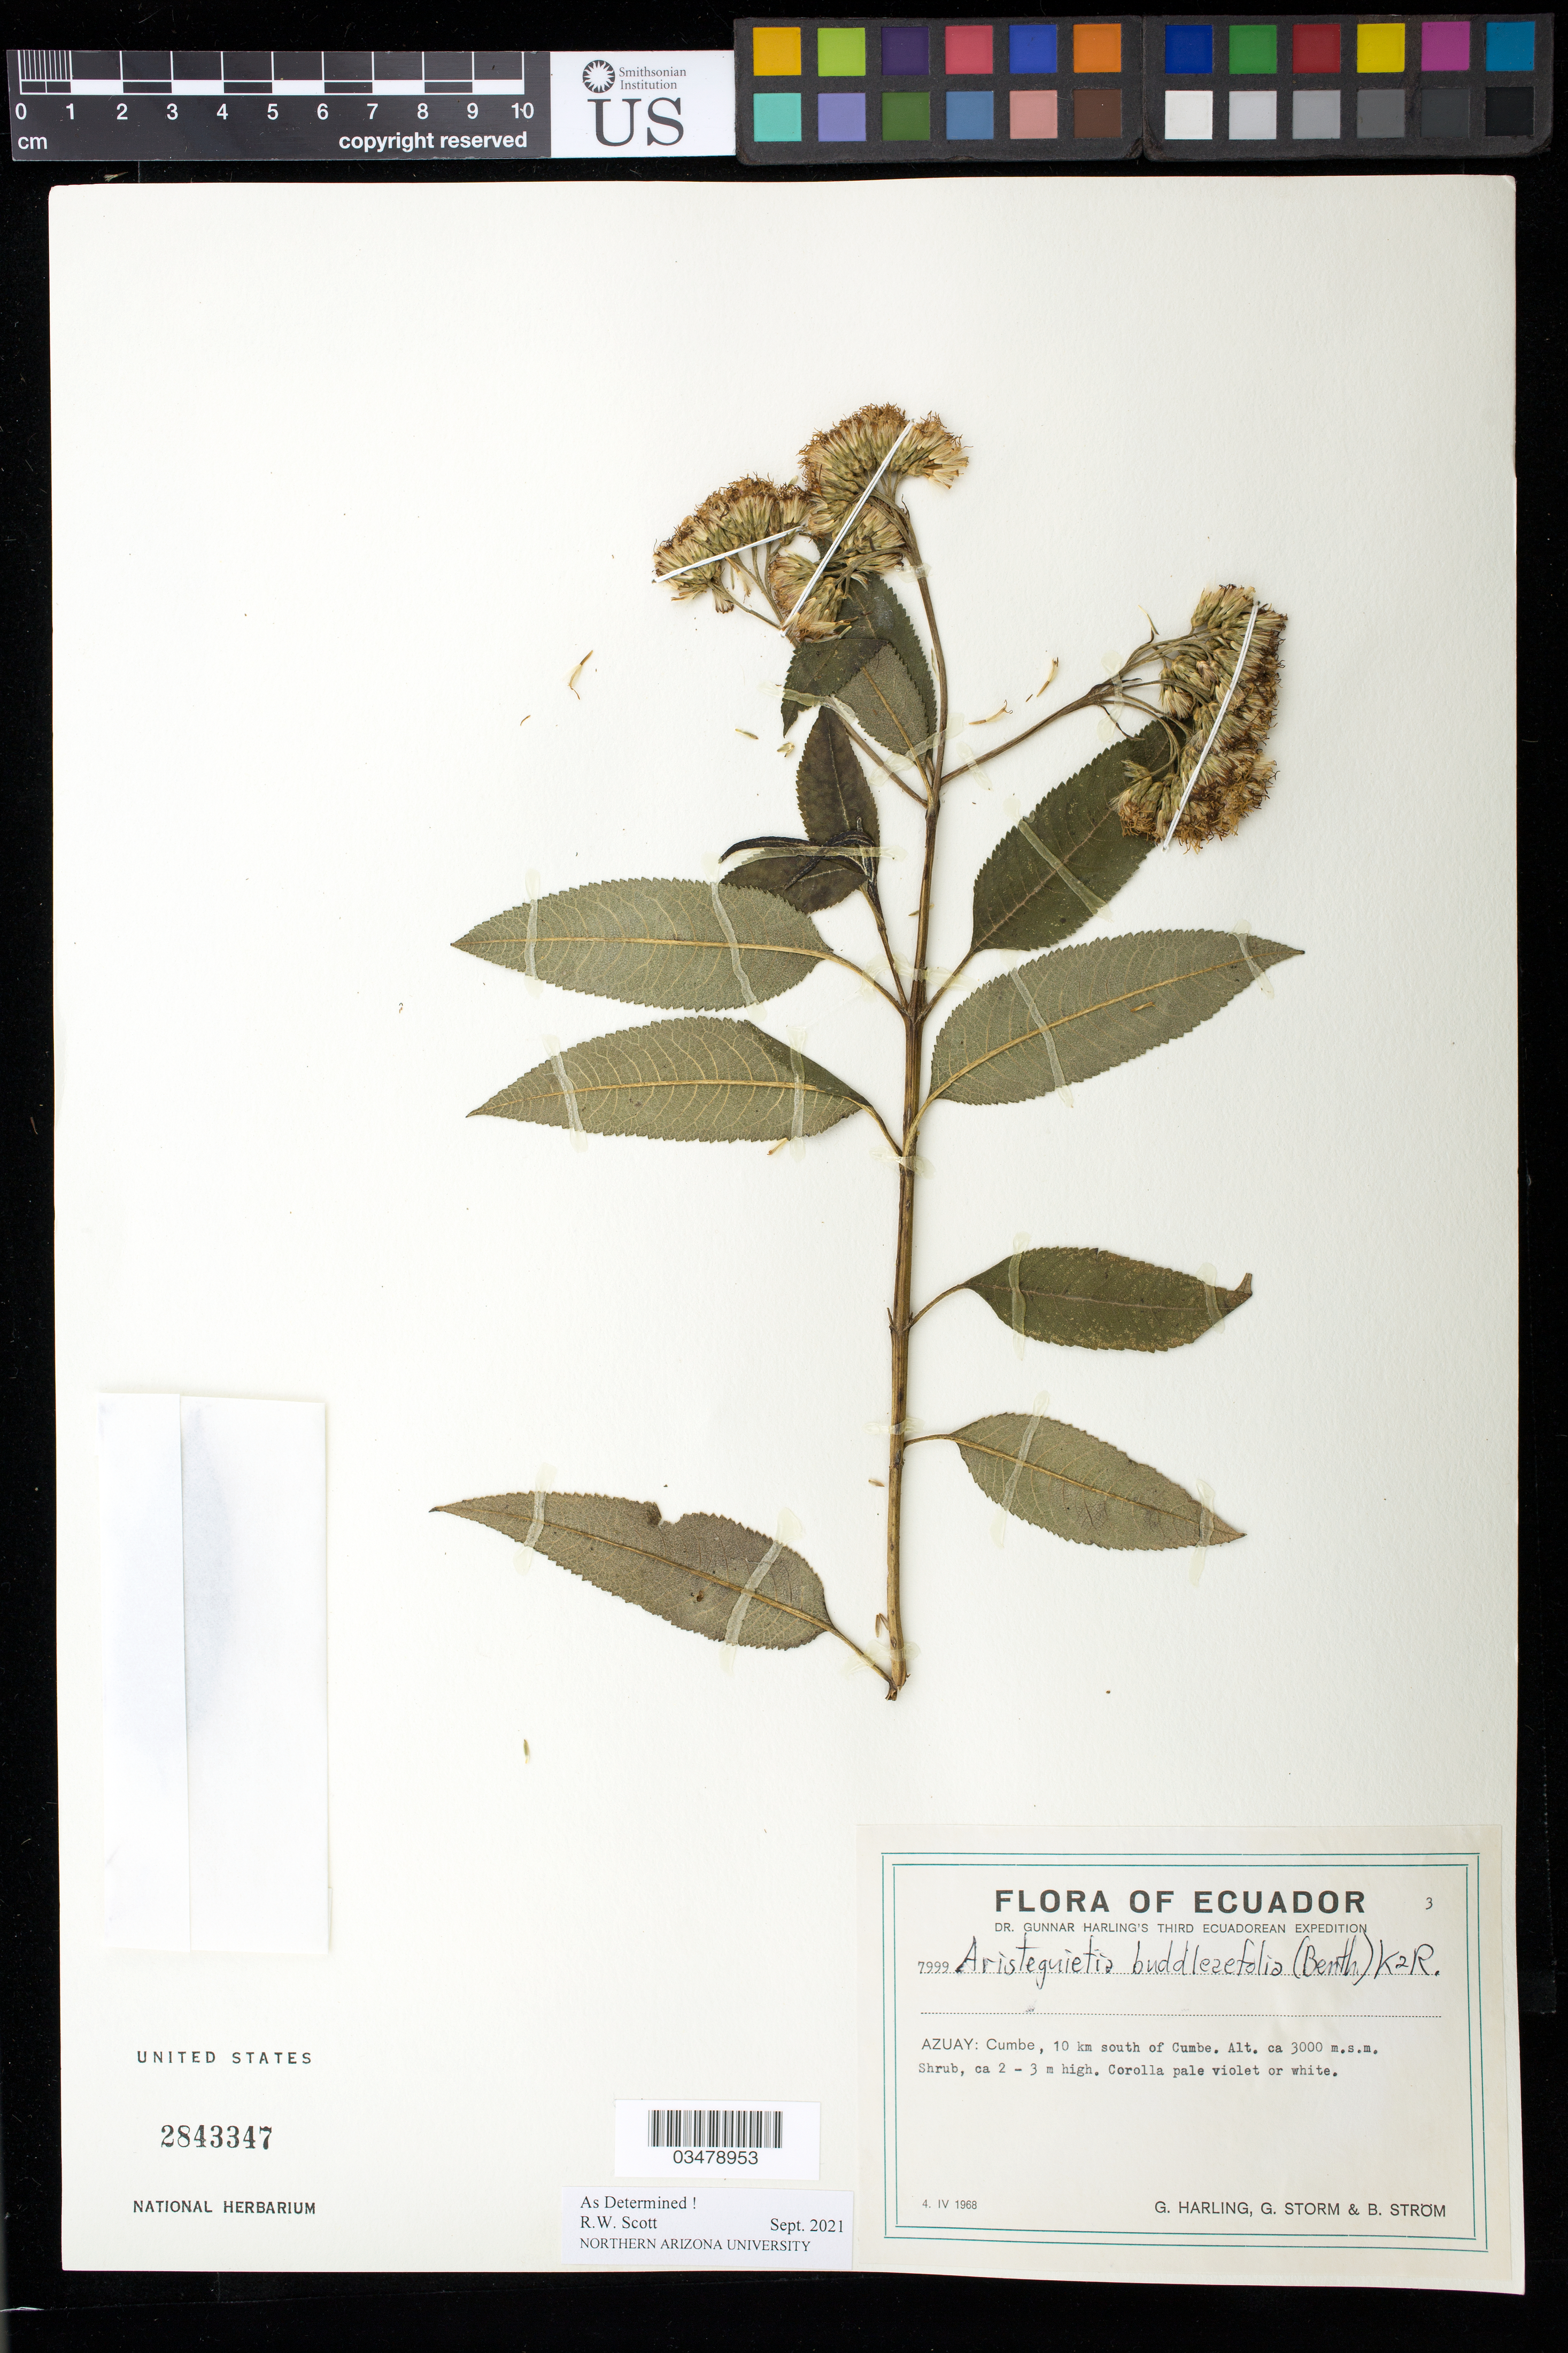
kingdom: Plantae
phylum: Tracheophyta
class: Magnoliopsida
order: Asterales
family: Asteraceae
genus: Aristeguietia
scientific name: Aristeguietia buddleaefolia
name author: (Benth.) R.M. King & H. Rob.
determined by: Scott, R. W.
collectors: G. Harling, G. Storm & B. Ström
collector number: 7999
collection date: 1968-04-04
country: Ecuador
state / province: Azuay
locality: Cumbe, 10 km south of Cumbe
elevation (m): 3000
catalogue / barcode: US 2843347